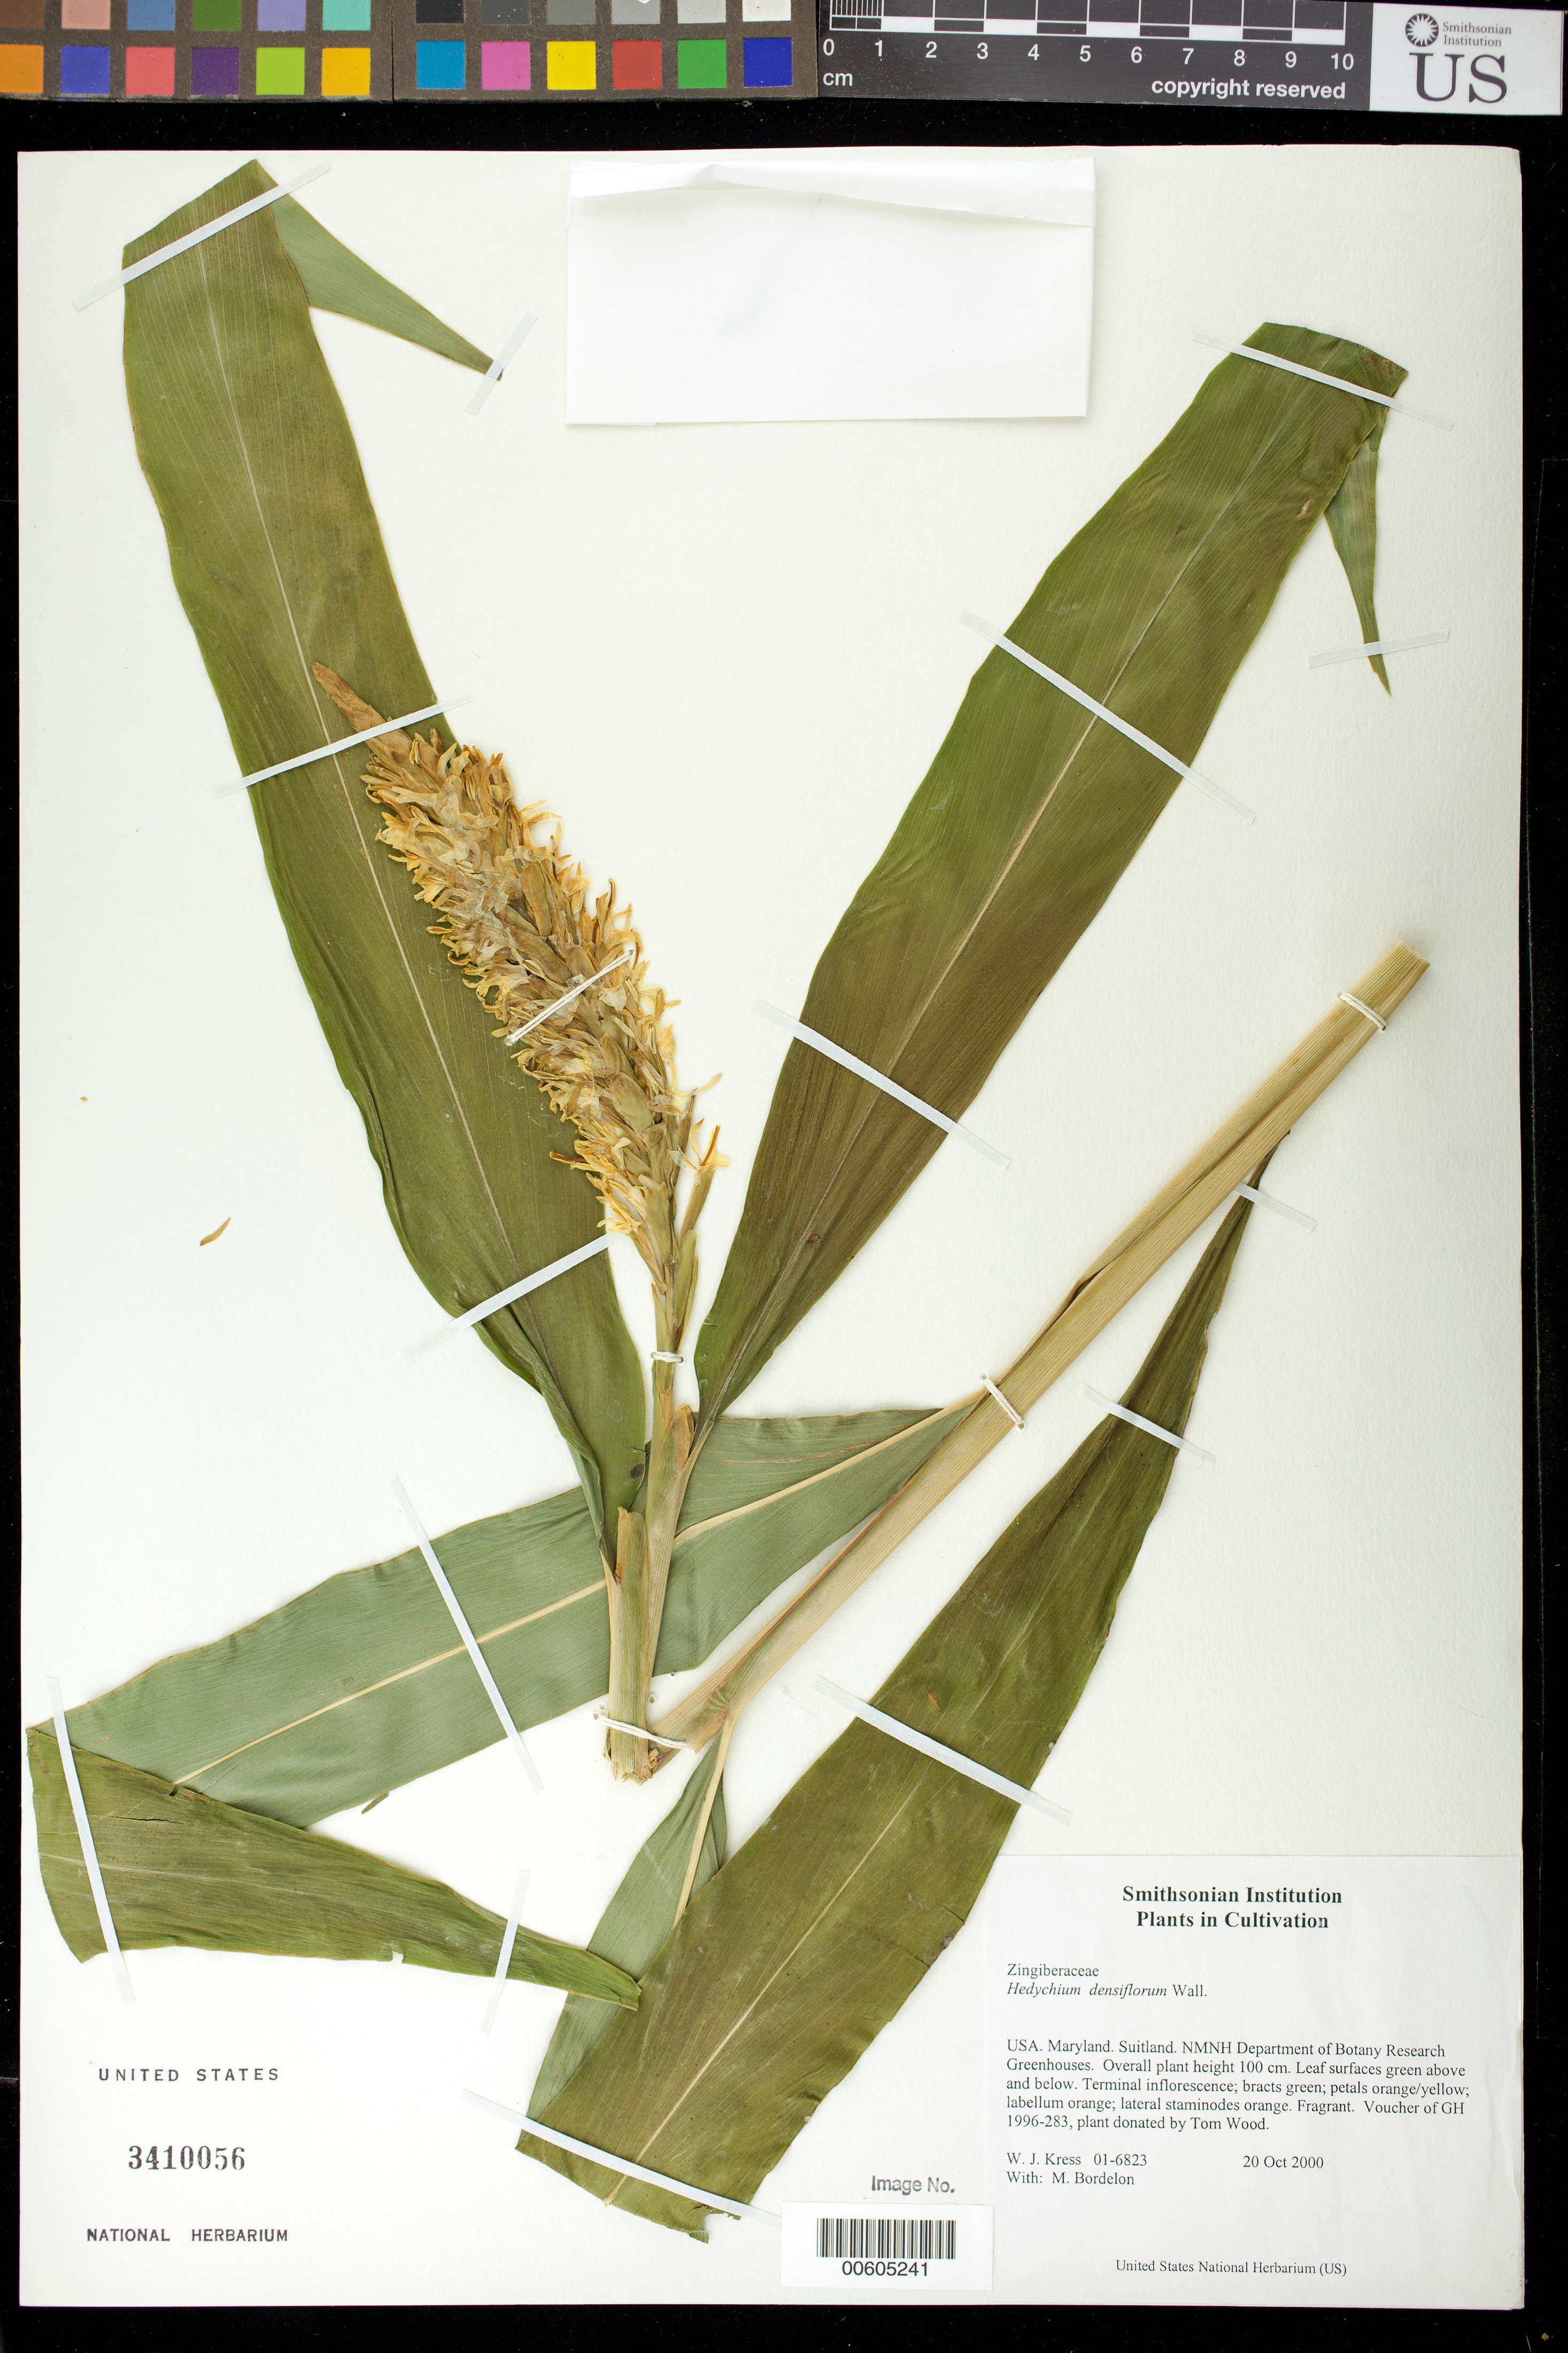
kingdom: Plantae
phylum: Tracheophyta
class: Liliopsida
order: Zingiberales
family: Zingiberaceae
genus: Hedychium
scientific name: Hedychium densiflorum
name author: Wall.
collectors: W. J. Kress & M. Bordelon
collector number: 01-6823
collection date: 2000-10-20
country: United States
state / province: Maryland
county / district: Prince George's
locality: NMNH Botany Research Greenhouses. Suitland (USBRG)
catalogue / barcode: US 3410056